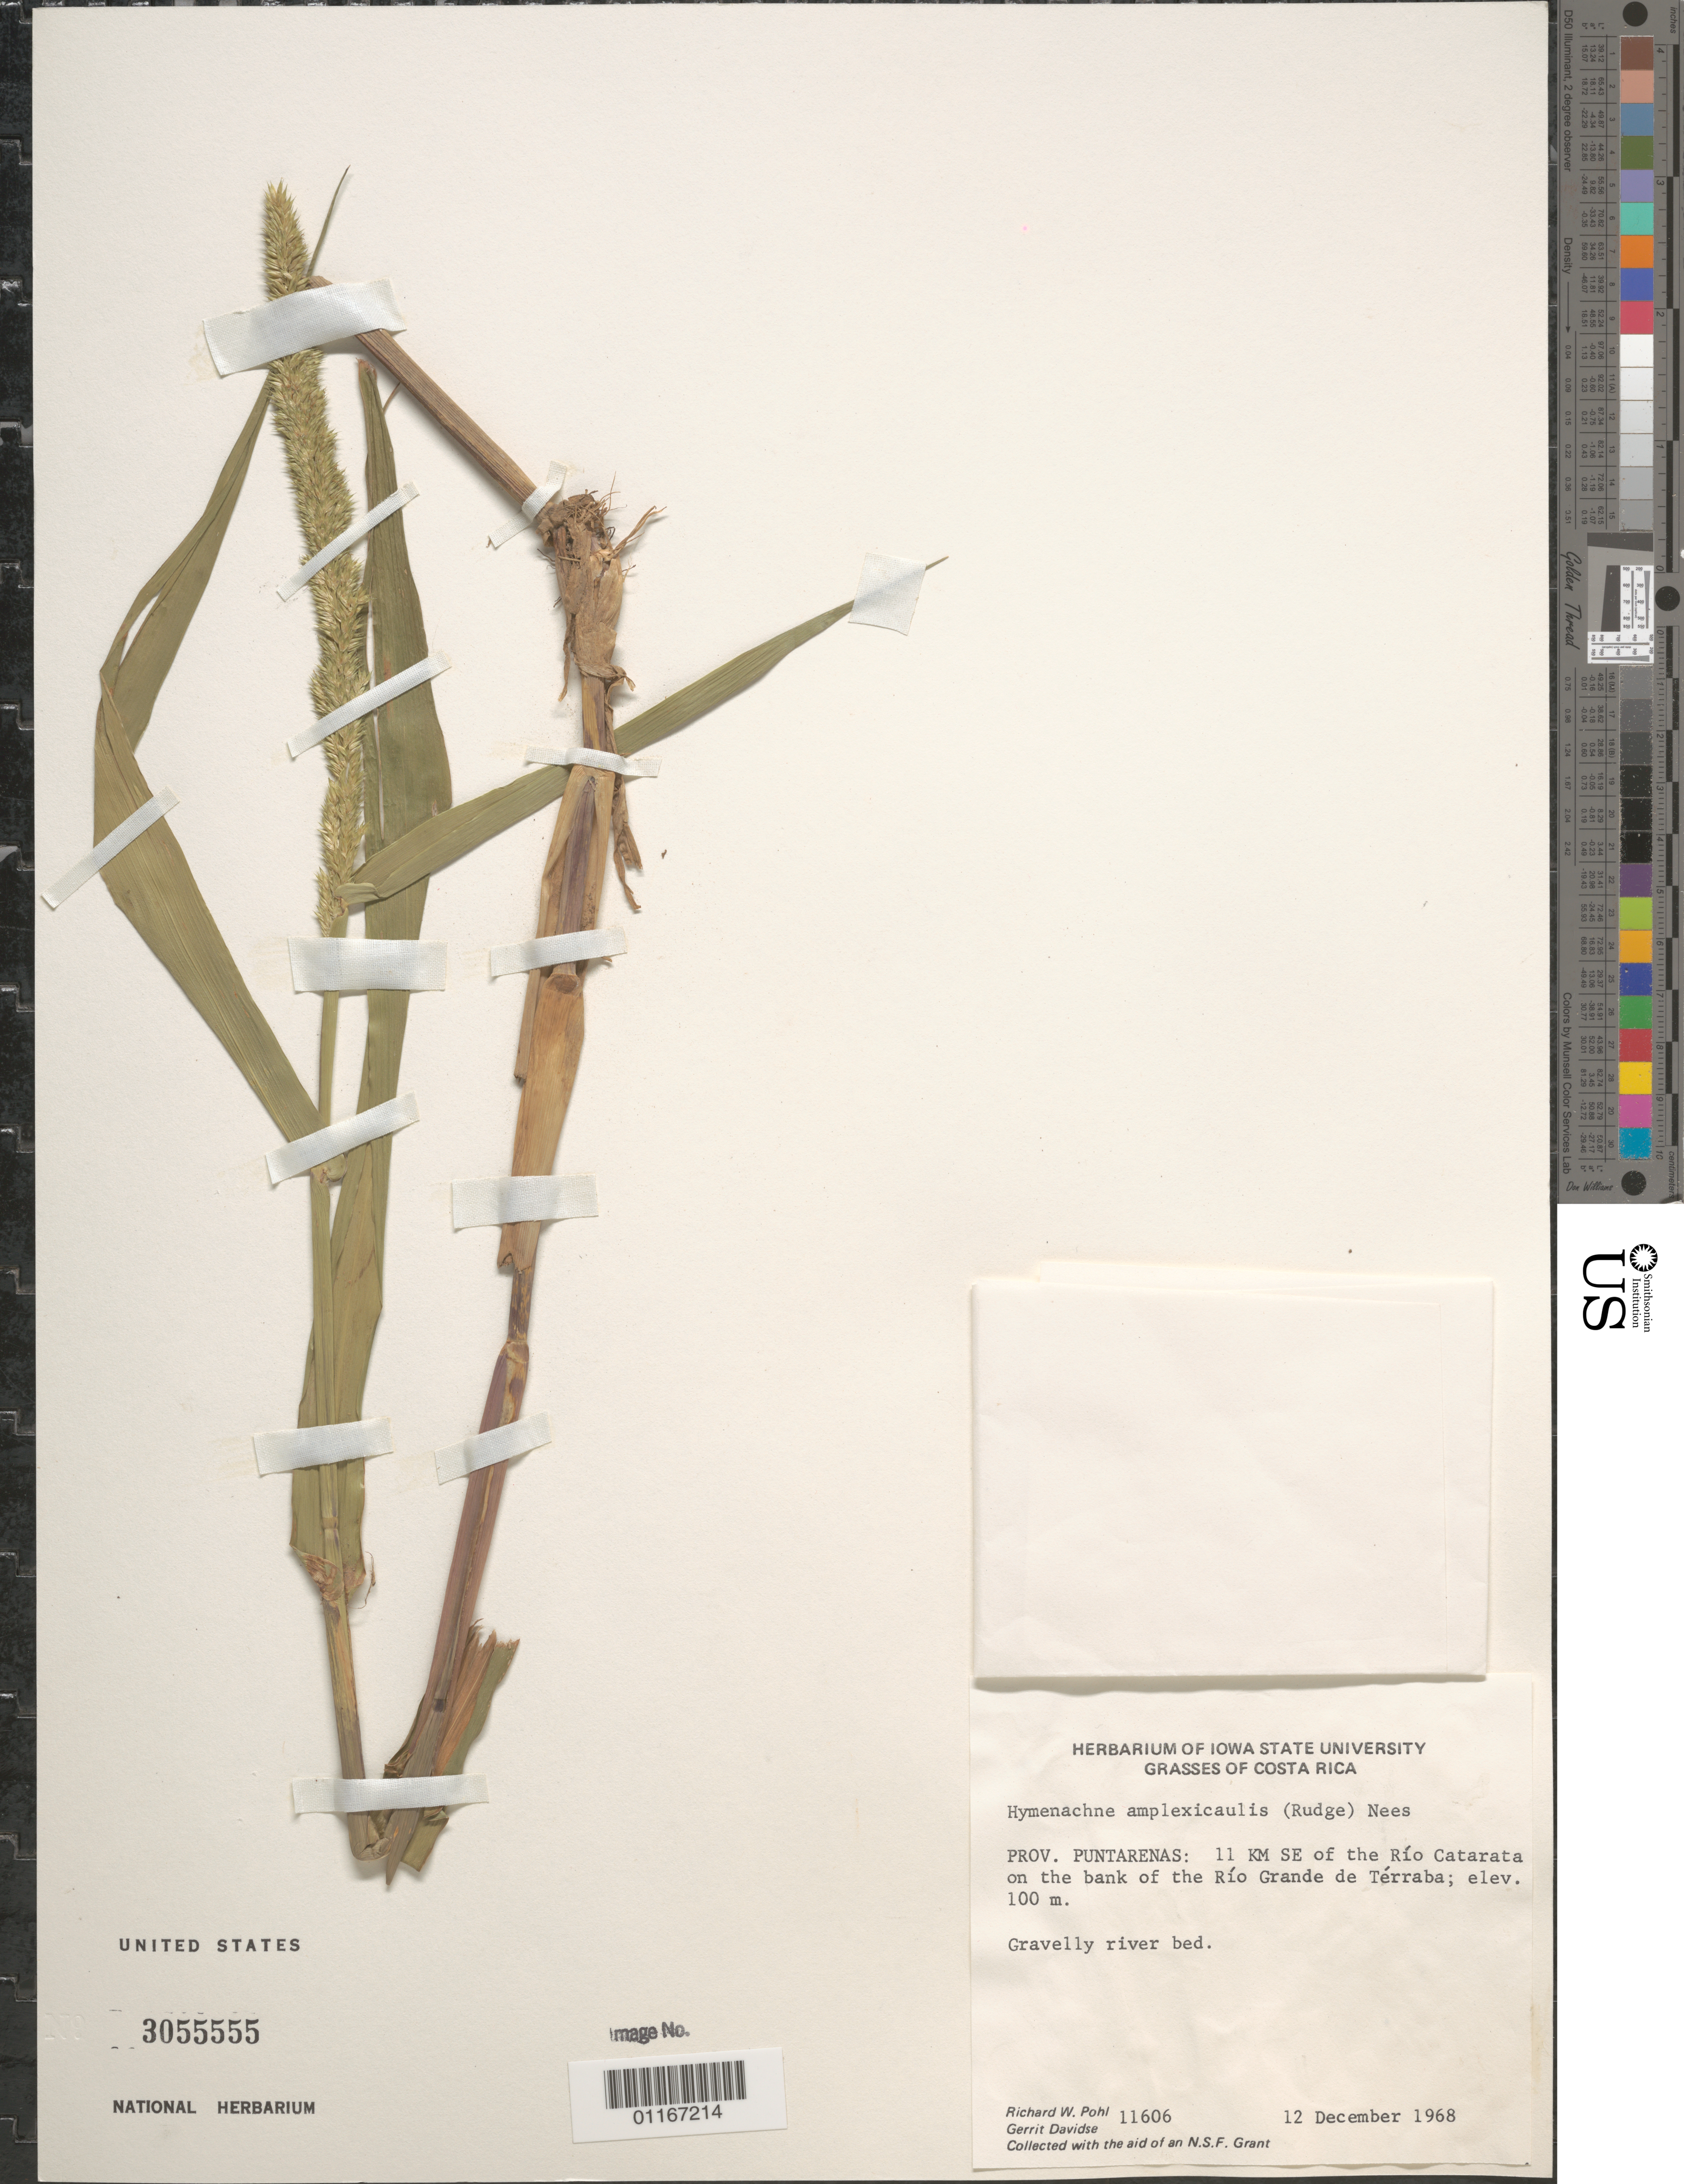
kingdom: Plantae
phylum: Tracheophyta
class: Liliopsida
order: Poales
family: Poaceae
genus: Hymenachne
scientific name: Hymenachne amplexicaulis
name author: (Rudge) Nees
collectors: R. W. Pohl & G. Davidse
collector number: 11606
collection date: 1968-12-12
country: Costa Rica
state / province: Puntarenas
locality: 11 km southeast of the Rio Catarata on the bank of the Rio Grande de Terraba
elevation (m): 100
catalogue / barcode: US 3055555